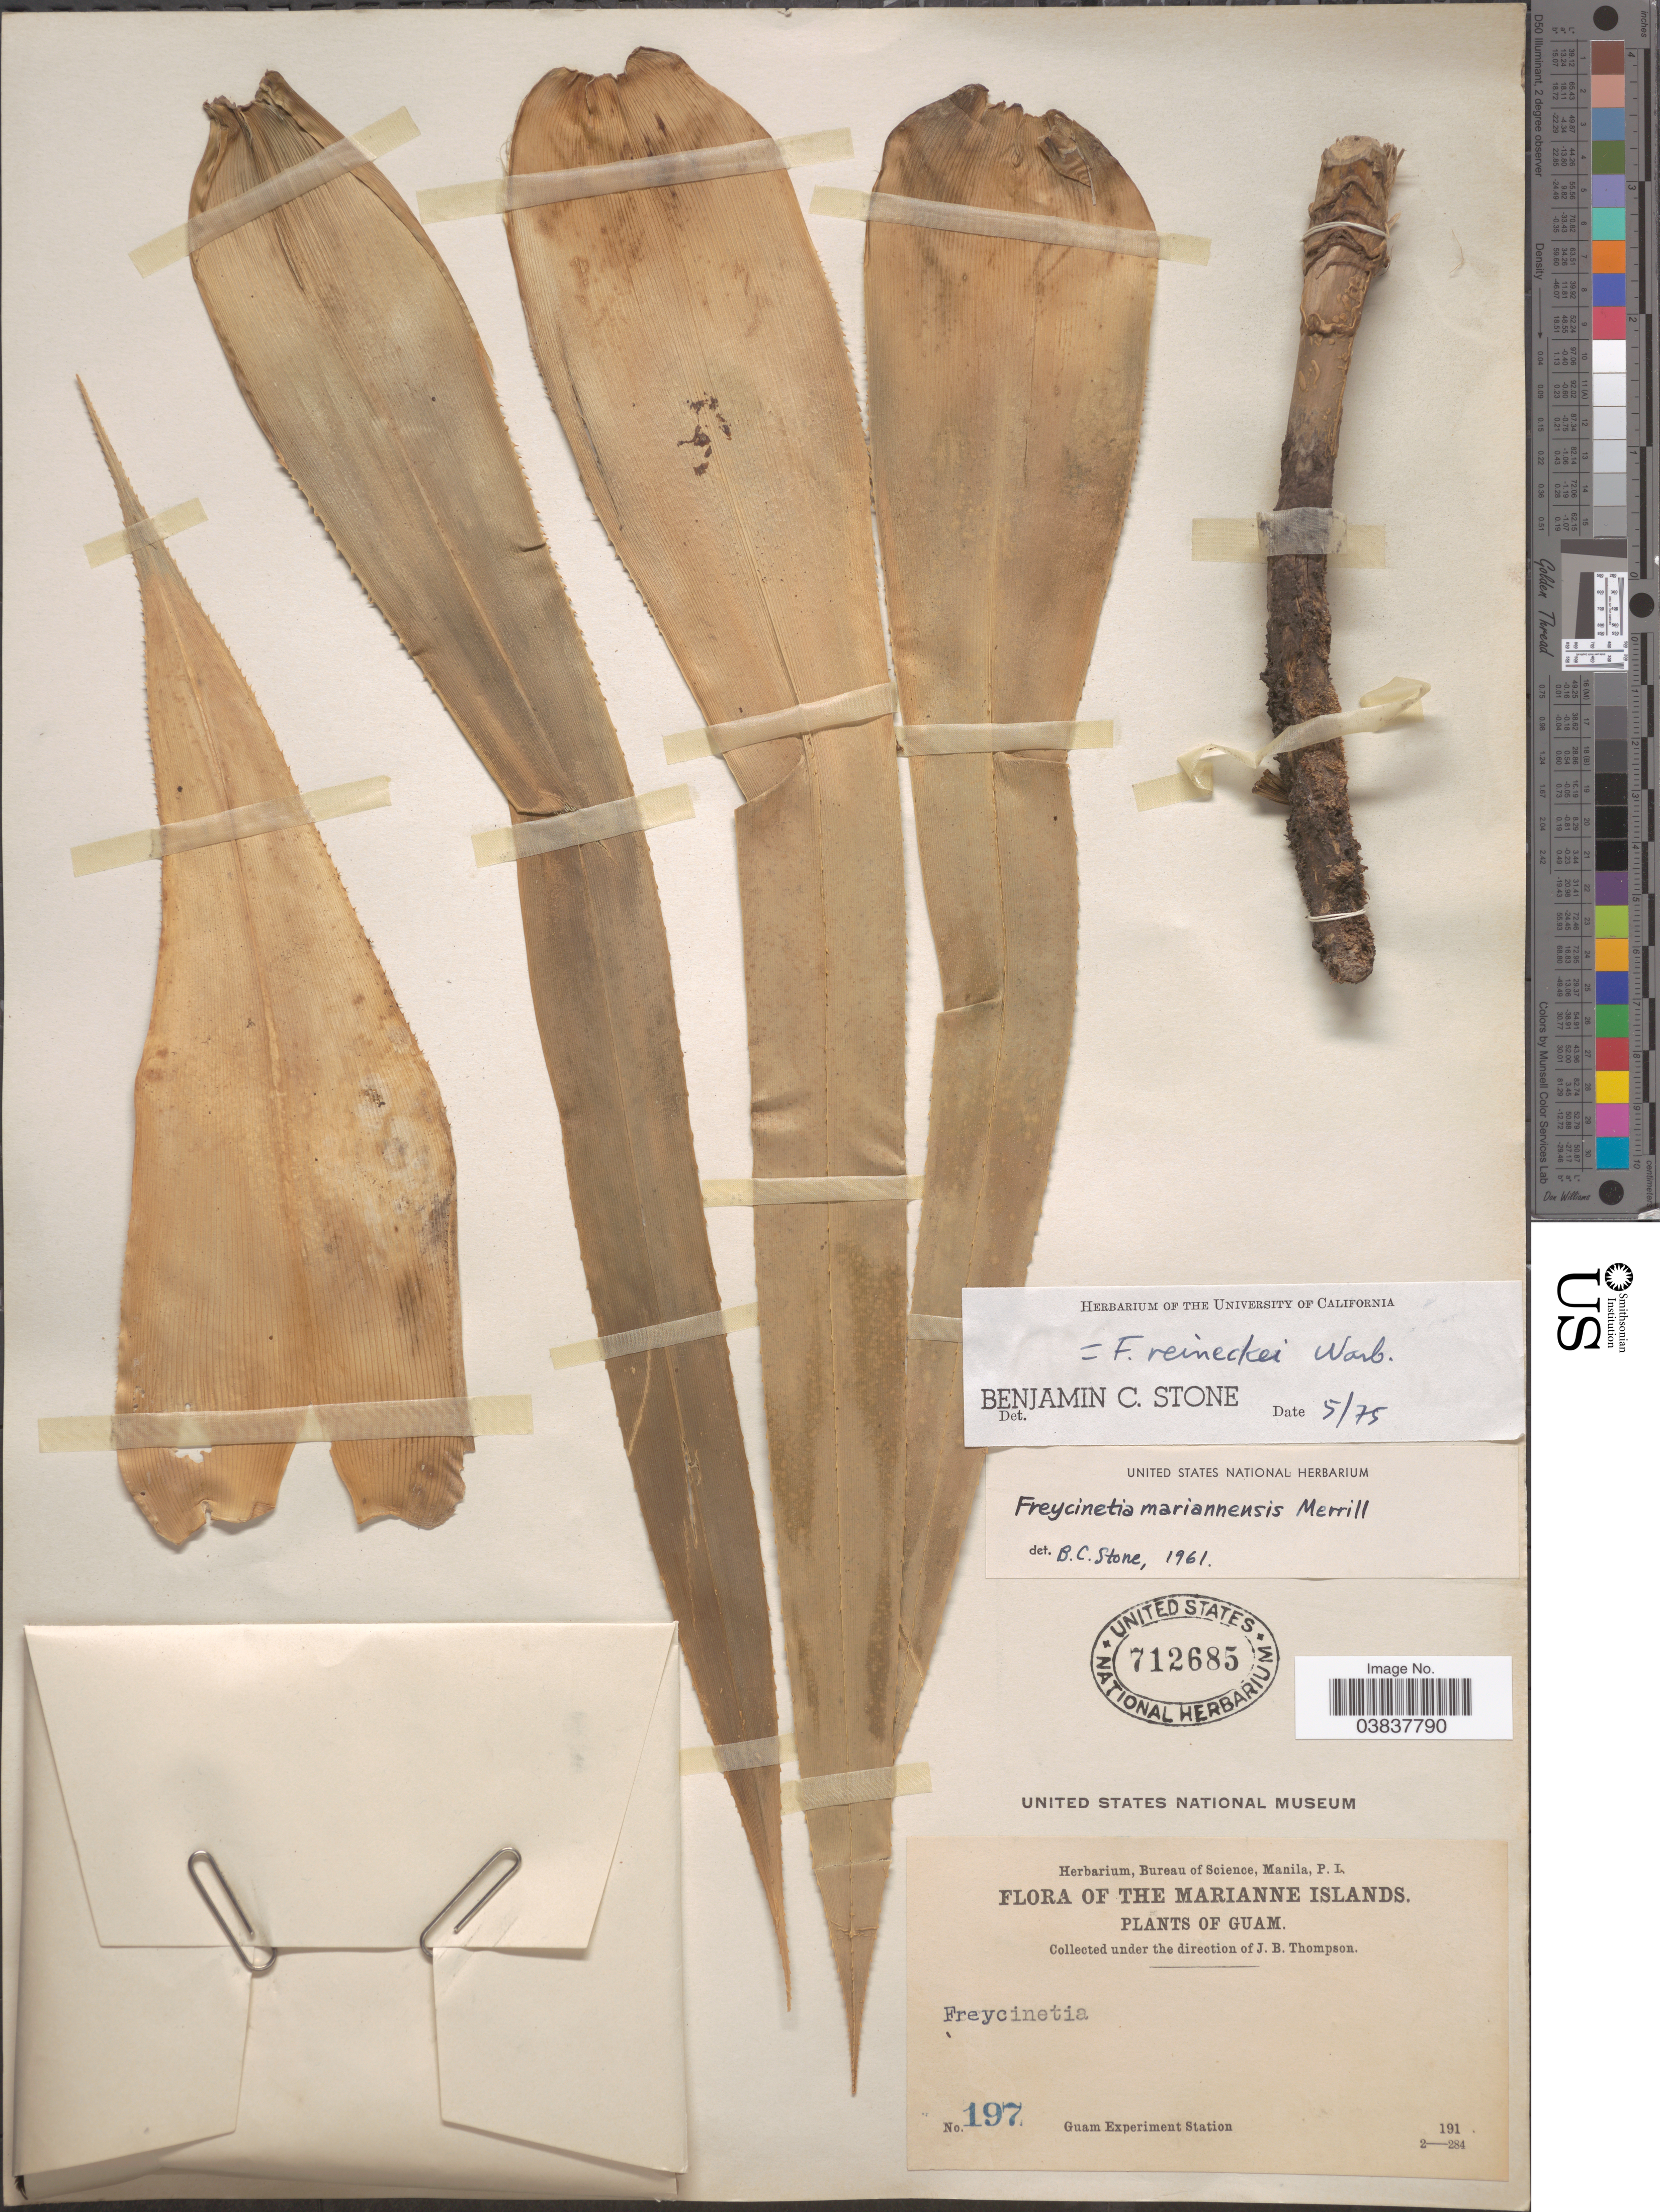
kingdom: Plantae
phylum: Tracheophyta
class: Liliopsida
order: Pandanales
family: Pandanaceae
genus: Freycinetia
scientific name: Freycinetia reineckei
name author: Warb. ex Reinecke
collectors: J. B. Thompson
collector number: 197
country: Guam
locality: The Marianne Islands.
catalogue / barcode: US 712685